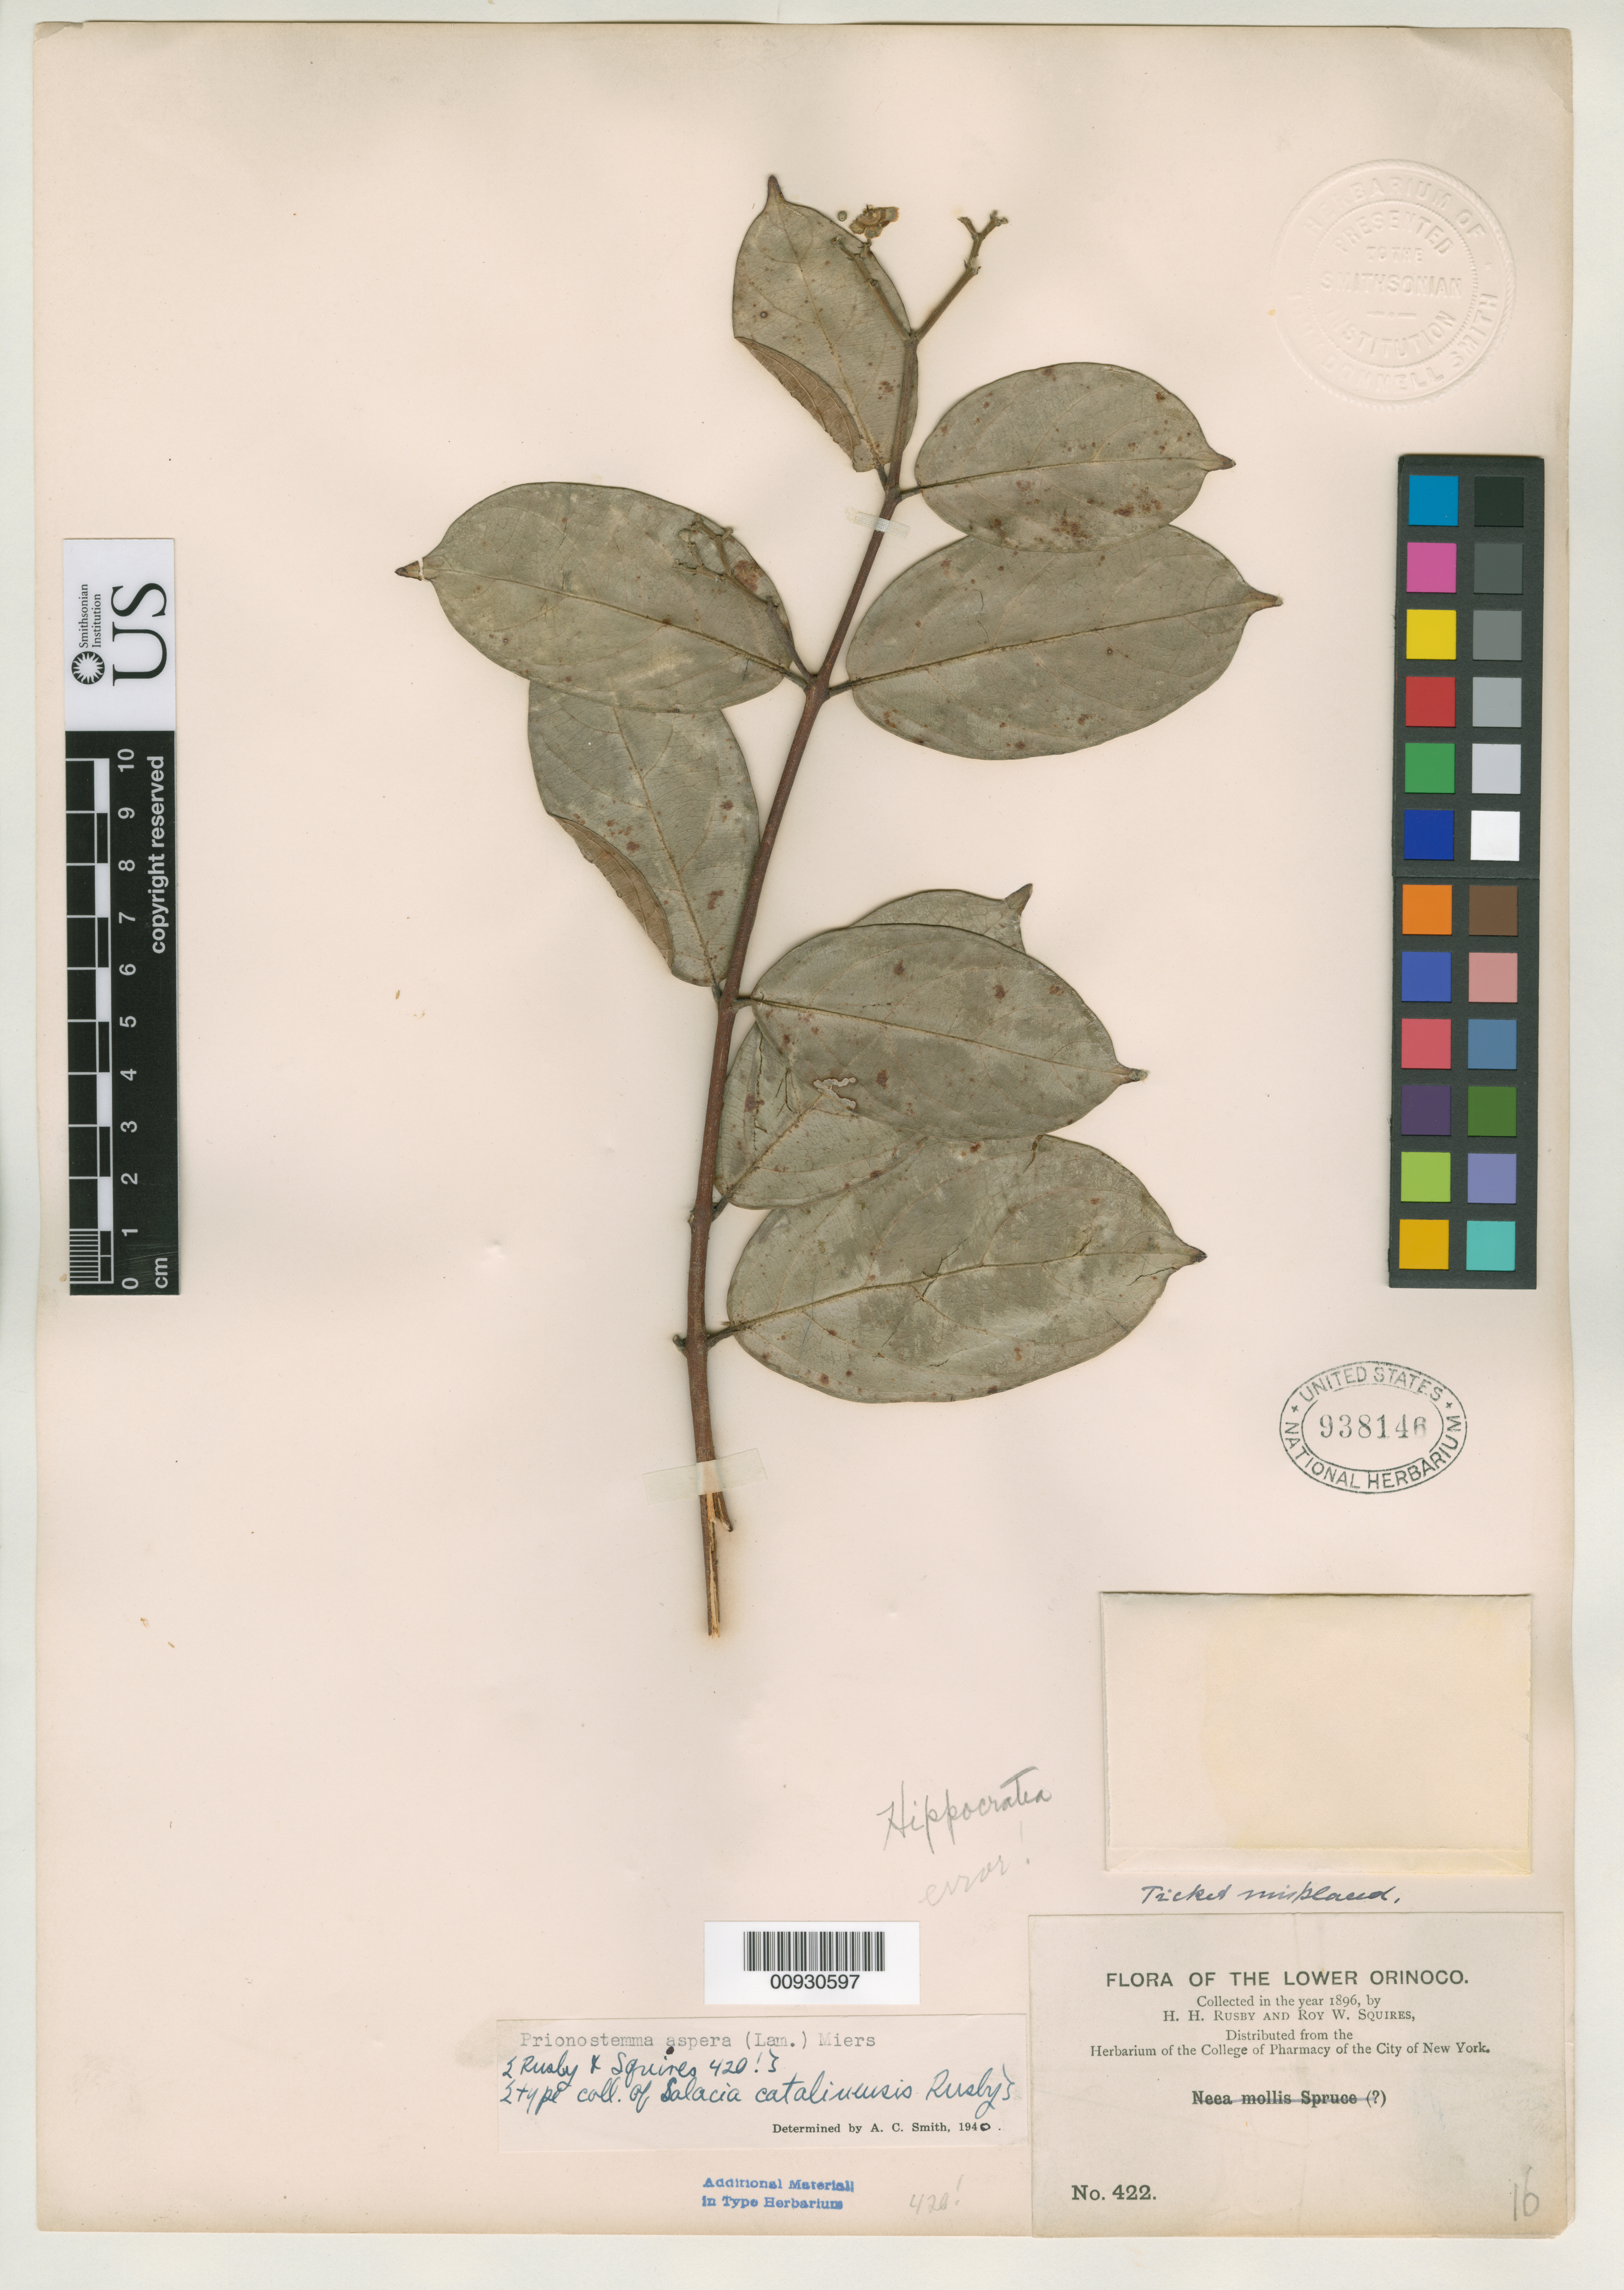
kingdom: Plantae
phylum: Tracheophyta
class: Magnoliopsida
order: Celastrales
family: Celastraceae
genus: Salacia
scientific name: Salacia catalinensis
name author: Rusby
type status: Isotype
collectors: H. H. Rusby & R. Squires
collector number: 422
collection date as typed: May 1896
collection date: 1896-05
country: Venezuela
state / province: Delta Amacuro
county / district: Tucupita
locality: Lower Orinoco, Santa Catalina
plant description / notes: Mounted with label for Rusby 422, apparently in error; type is Rusby 420.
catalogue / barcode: US 938146